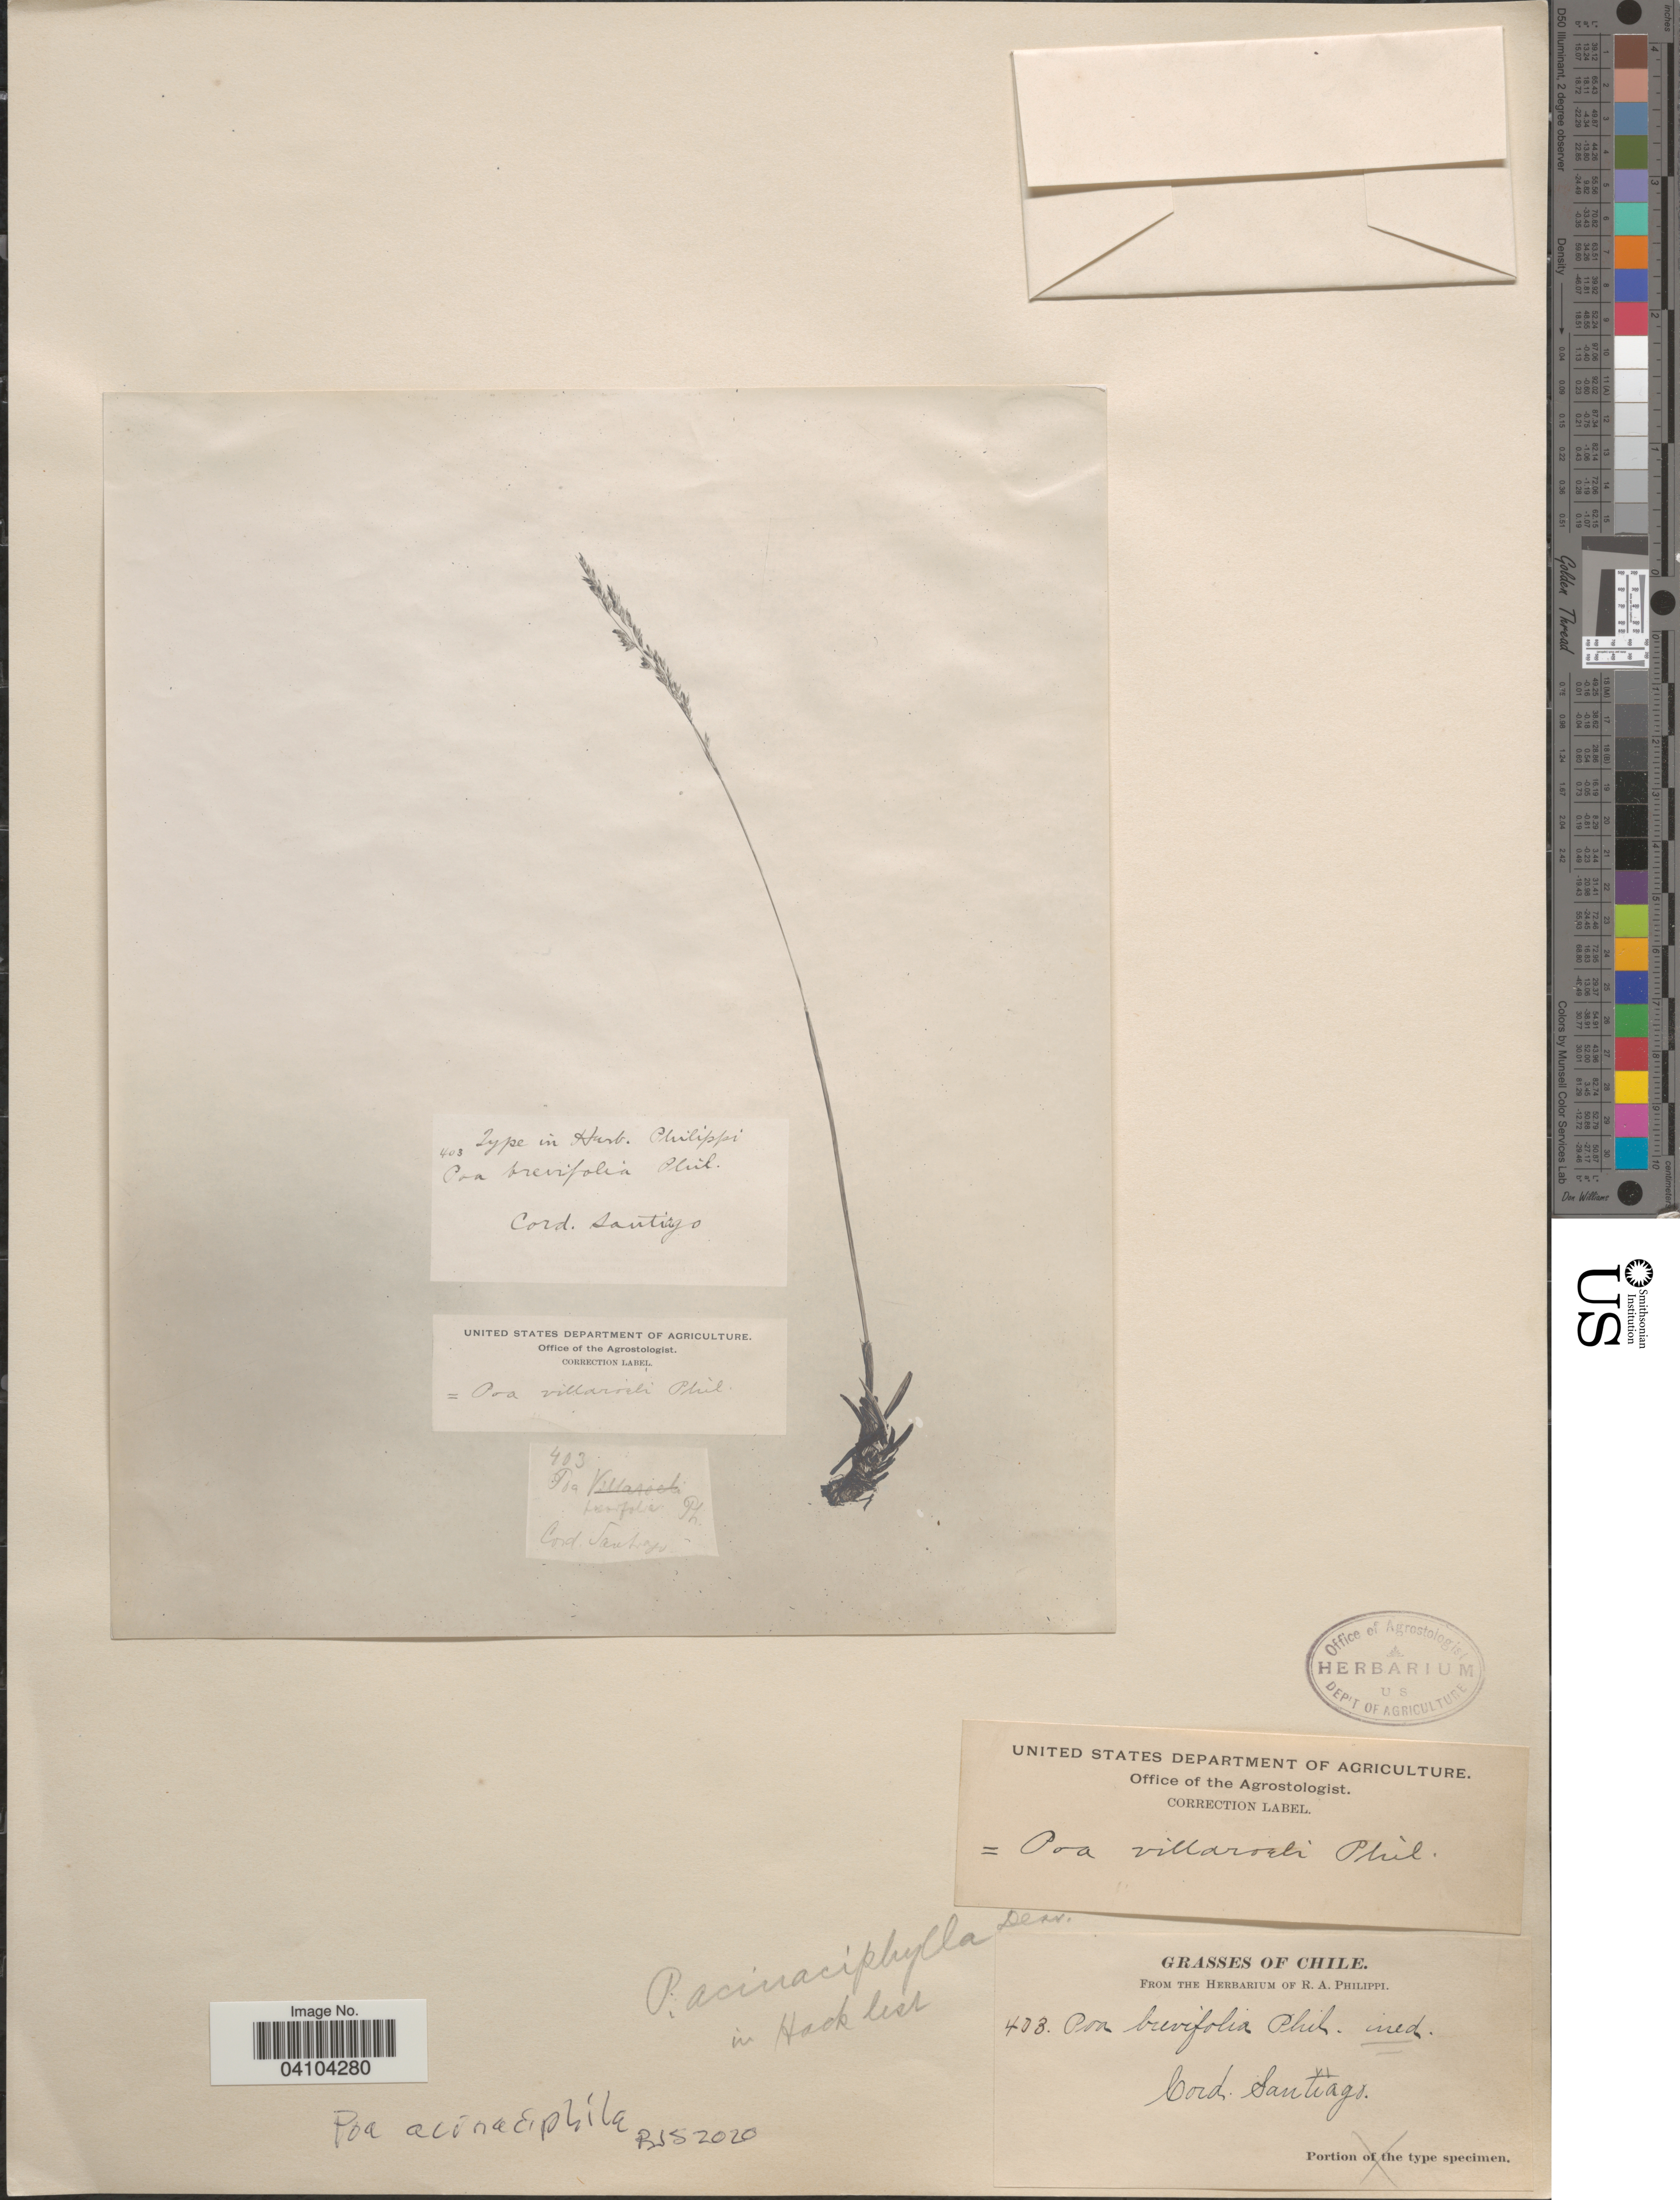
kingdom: Plantae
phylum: Tracheophyta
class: Liliopsida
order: Poales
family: Poaceae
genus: Poa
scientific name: Poa acinaciphylla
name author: É. Desv.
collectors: ex. herb. R.A. Philippi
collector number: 403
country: Chile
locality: Cord. Santiago.